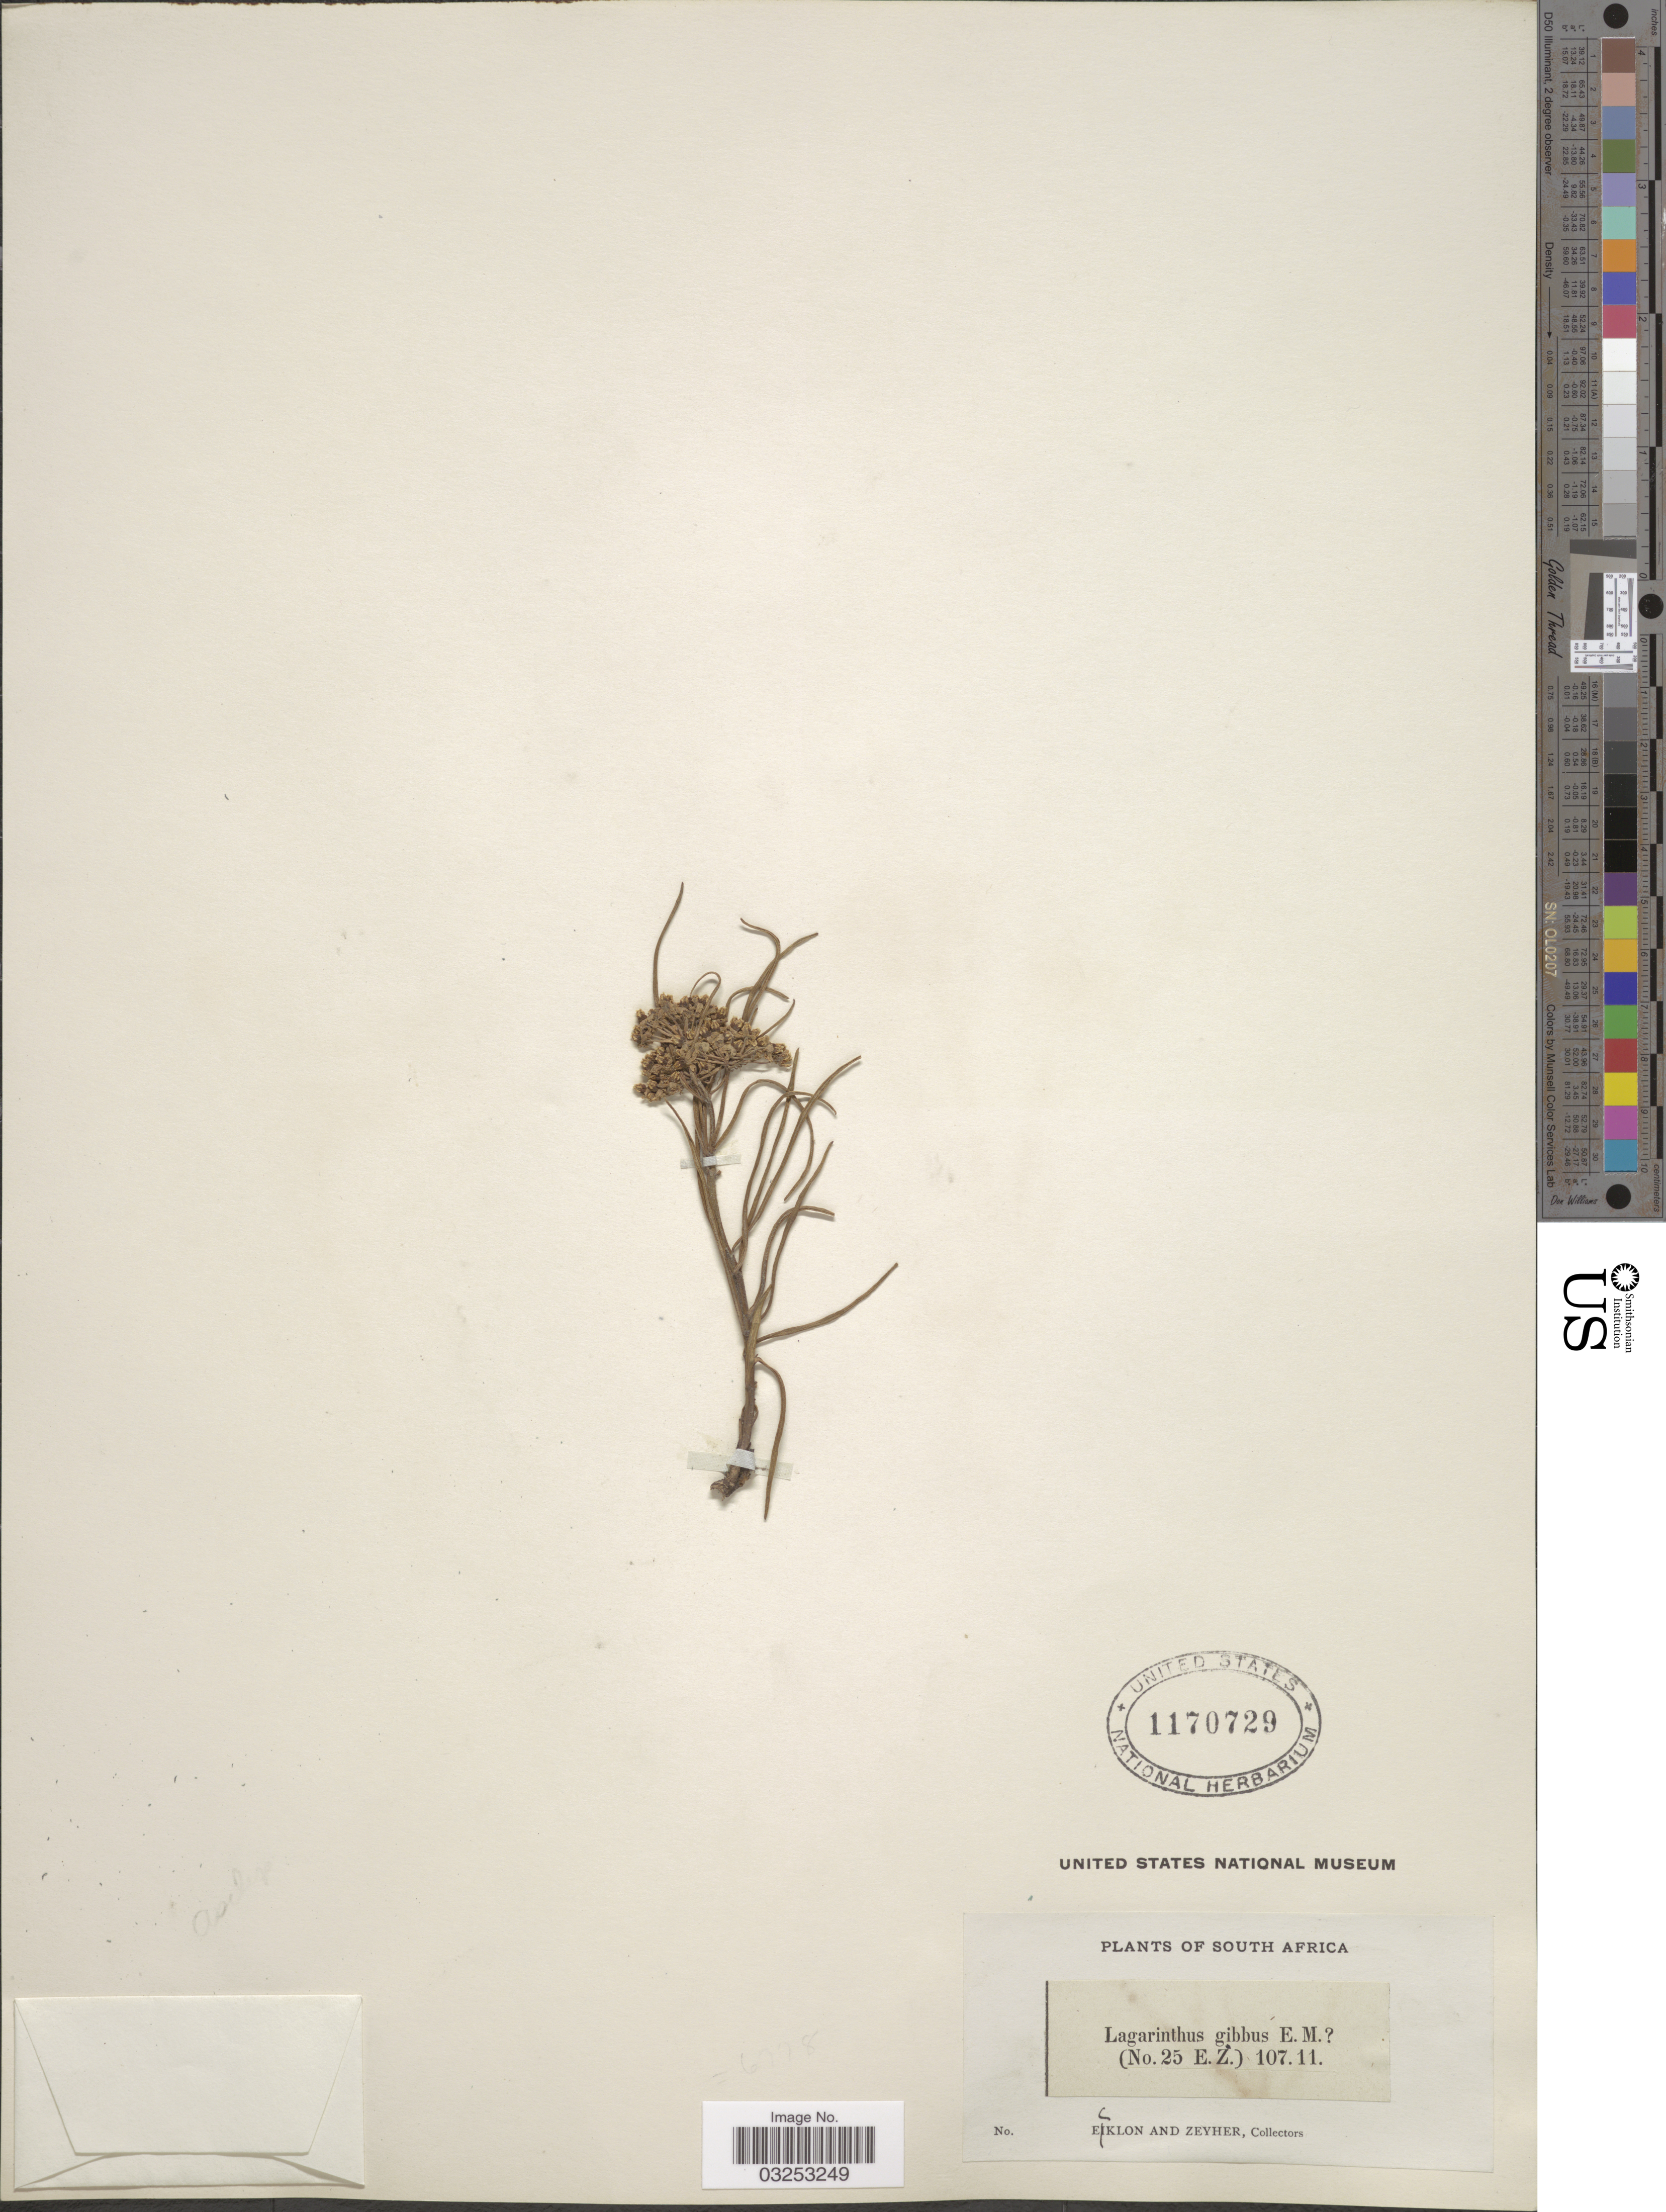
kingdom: Plantae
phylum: Tracheophyta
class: Magnoliopsida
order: Gentianales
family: Apocynaceae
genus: Asclepias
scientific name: Asclepias gibba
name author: (E. Mey.) Schltr.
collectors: -. Ecklon & -. Zeyher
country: South Africa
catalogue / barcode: US 1170729